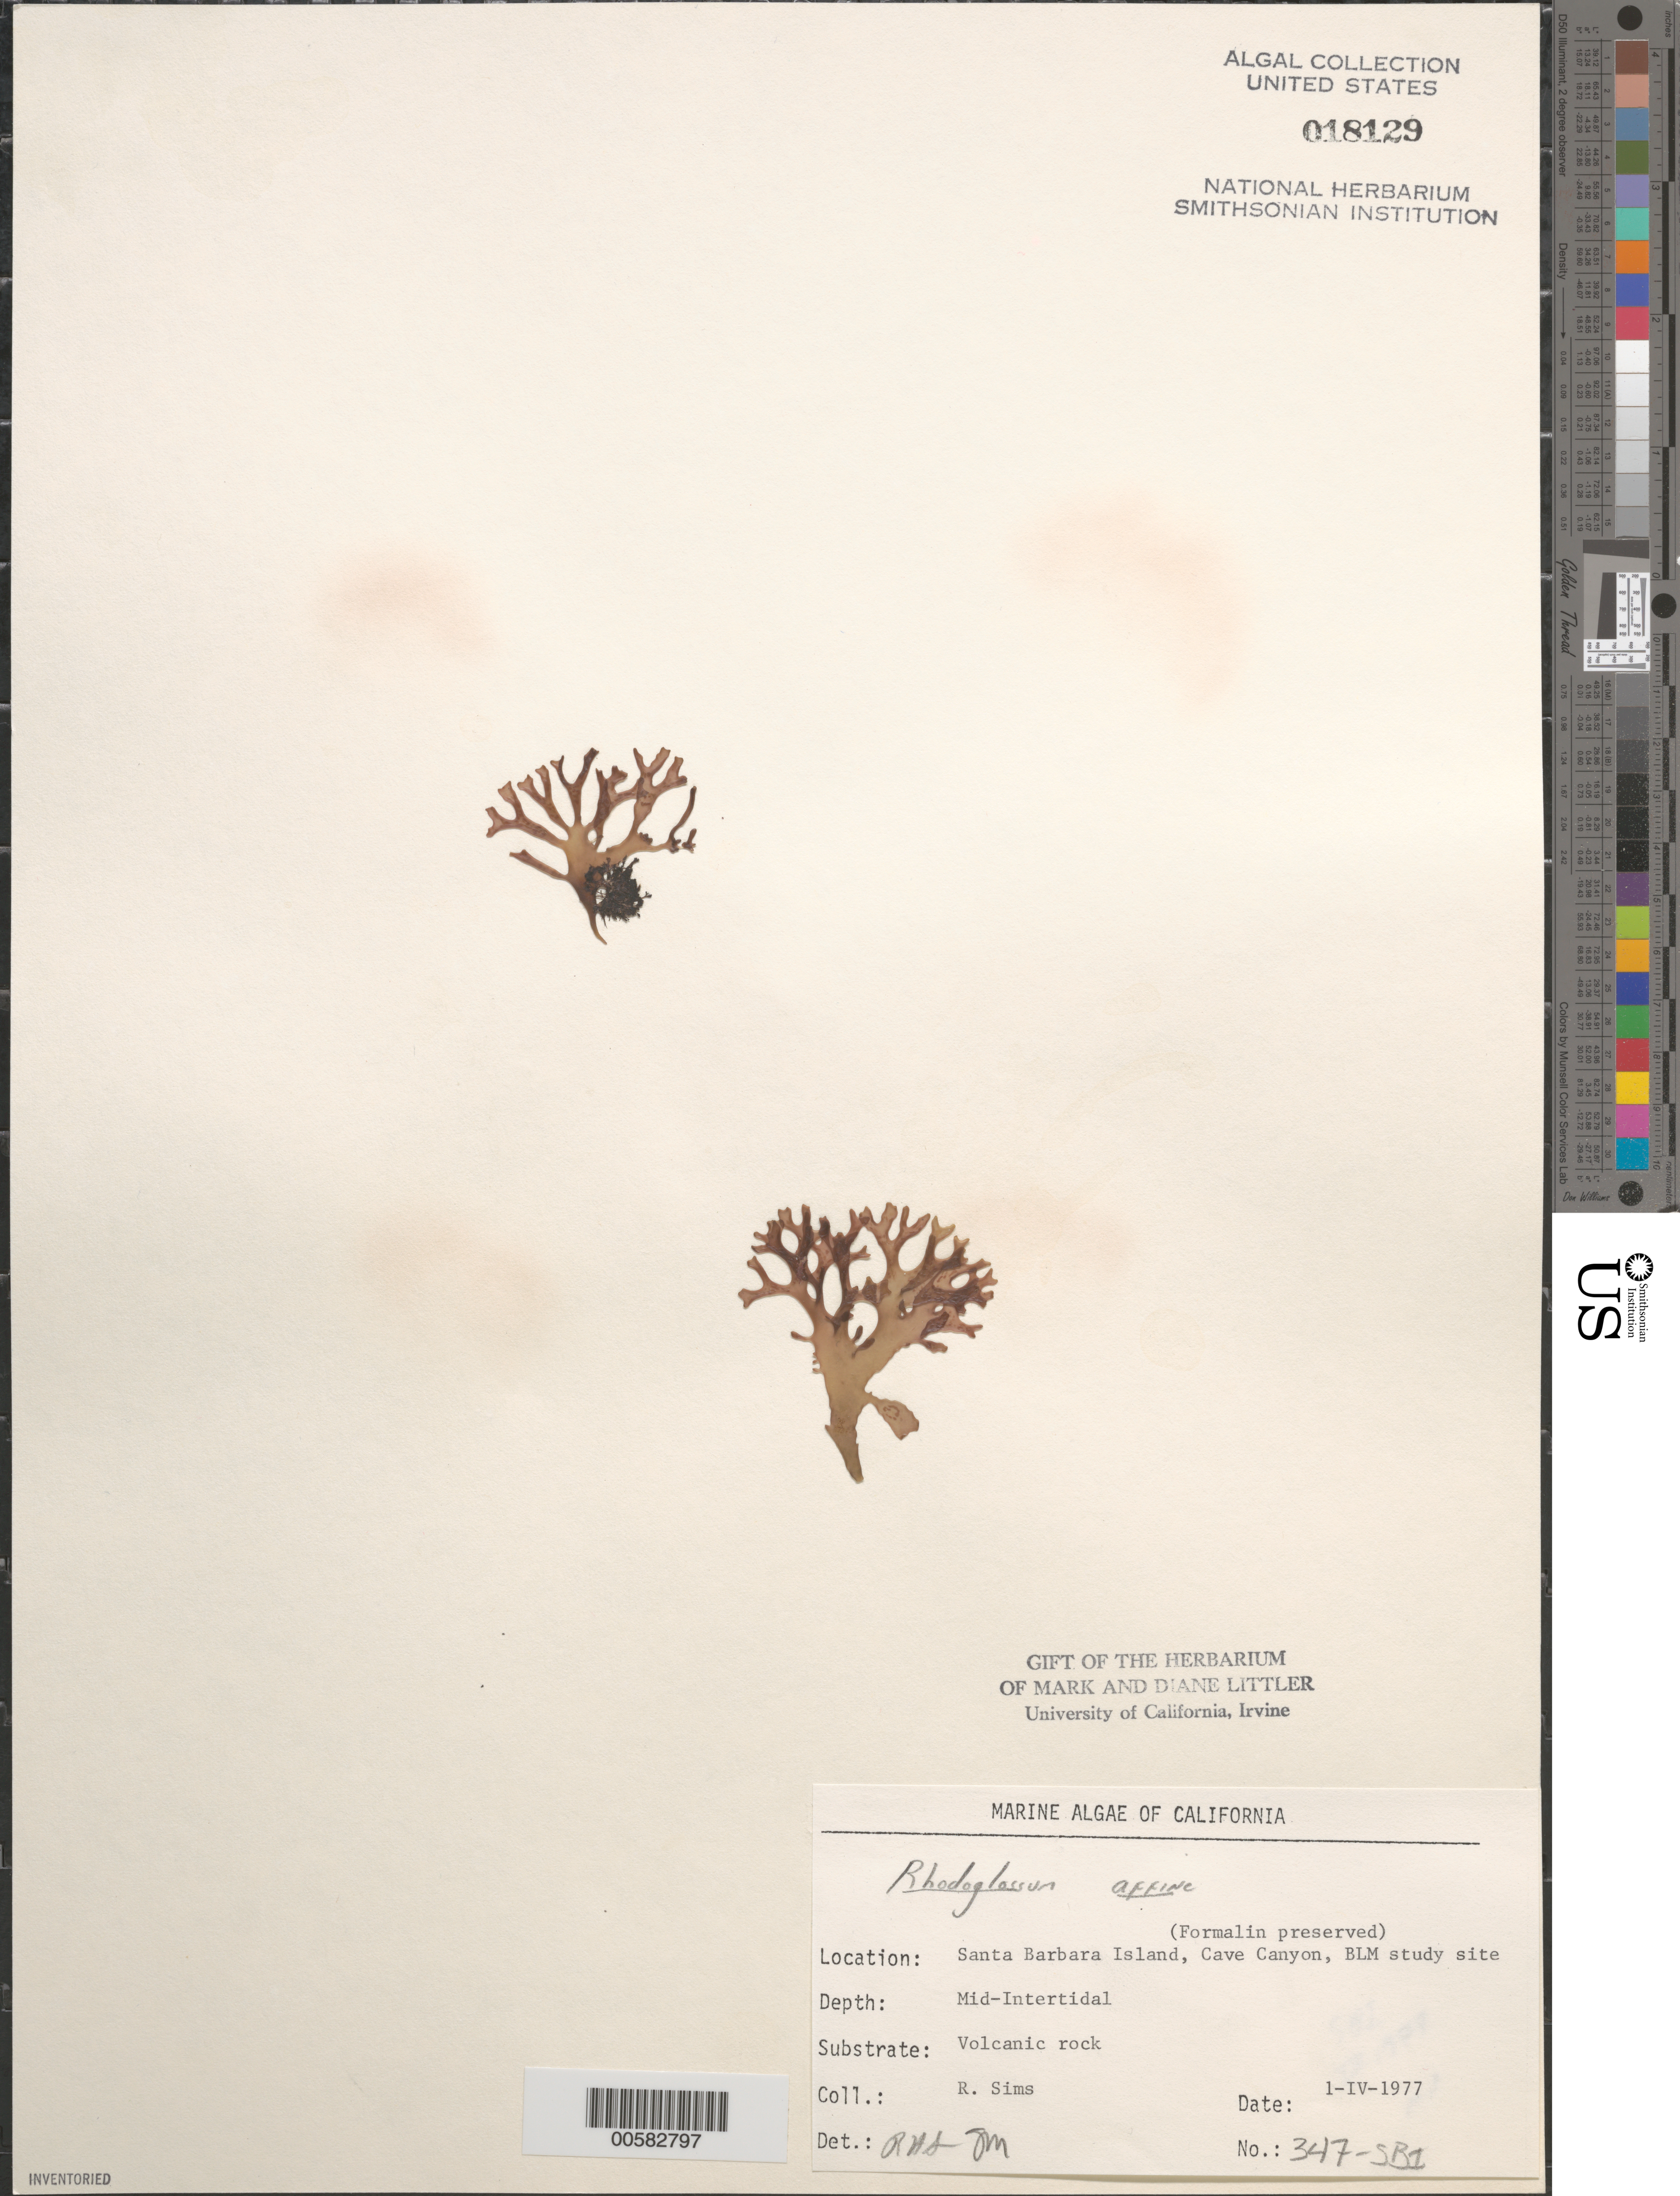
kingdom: Plantae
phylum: Rhodophyta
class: Florideophyceae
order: Gigartinales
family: Gigartinaceae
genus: Mazzaella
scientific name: Mazzaella affinis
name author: (Harvey) Fredericq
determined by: Algae name updating Project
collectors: R. H. Sims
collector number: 347-sbi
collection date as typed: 01 Apr 1977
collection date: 1977-04-01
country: United States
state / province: California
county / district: Santa Barbara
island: Santa Barbara Island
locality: Cave Canyon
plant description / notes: BLM-SOCALBIGHT Rocky Intertidal Survey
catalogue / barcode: US 18129